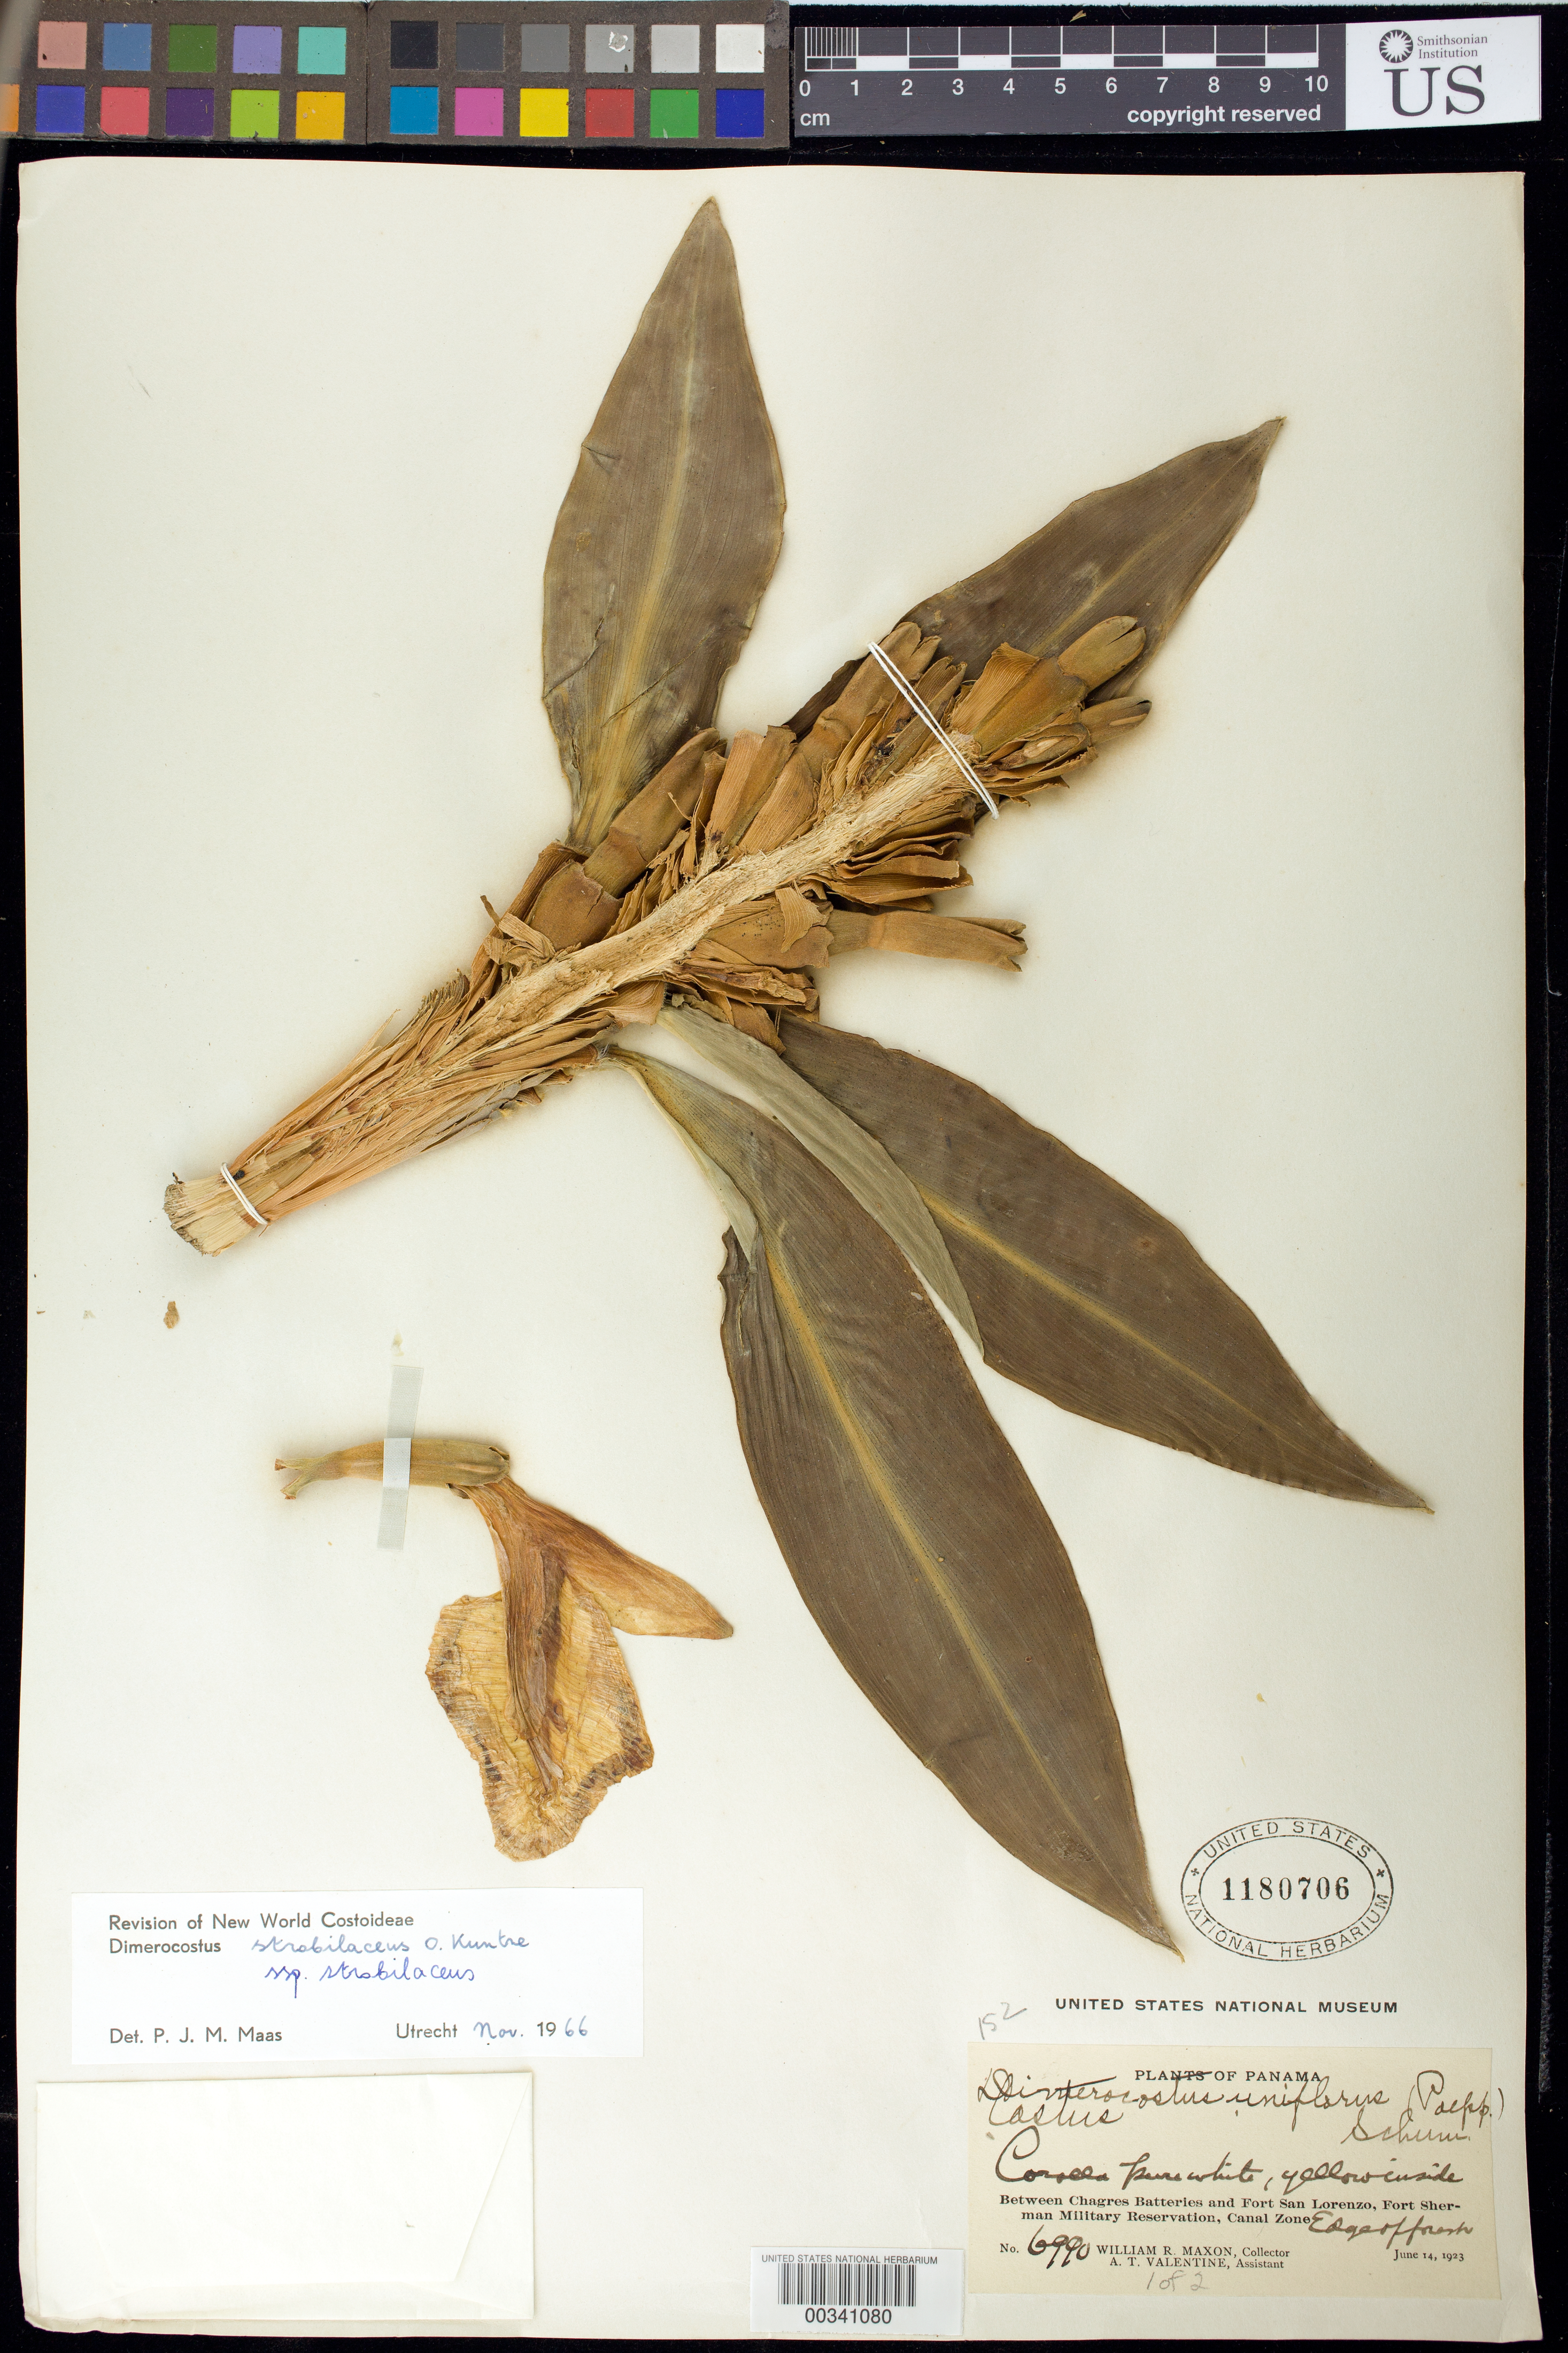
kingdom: Plantae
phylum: Tracheophyta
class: Liliopsida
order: Zingiberales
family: Costaceae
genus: Dimerocostus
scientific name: Dimerocostus strobilaceus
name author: Kuntze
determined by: Maas, Paul J. M.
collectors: W. R. Maxon & A. Valentine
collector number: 6990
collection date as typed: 14 Jun 1923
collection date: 1923-06-14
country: Panama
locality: Between Chagres Batteries and Fort San Lorenzo, Fort Sherman Military Reservation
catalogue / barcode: US 1180706